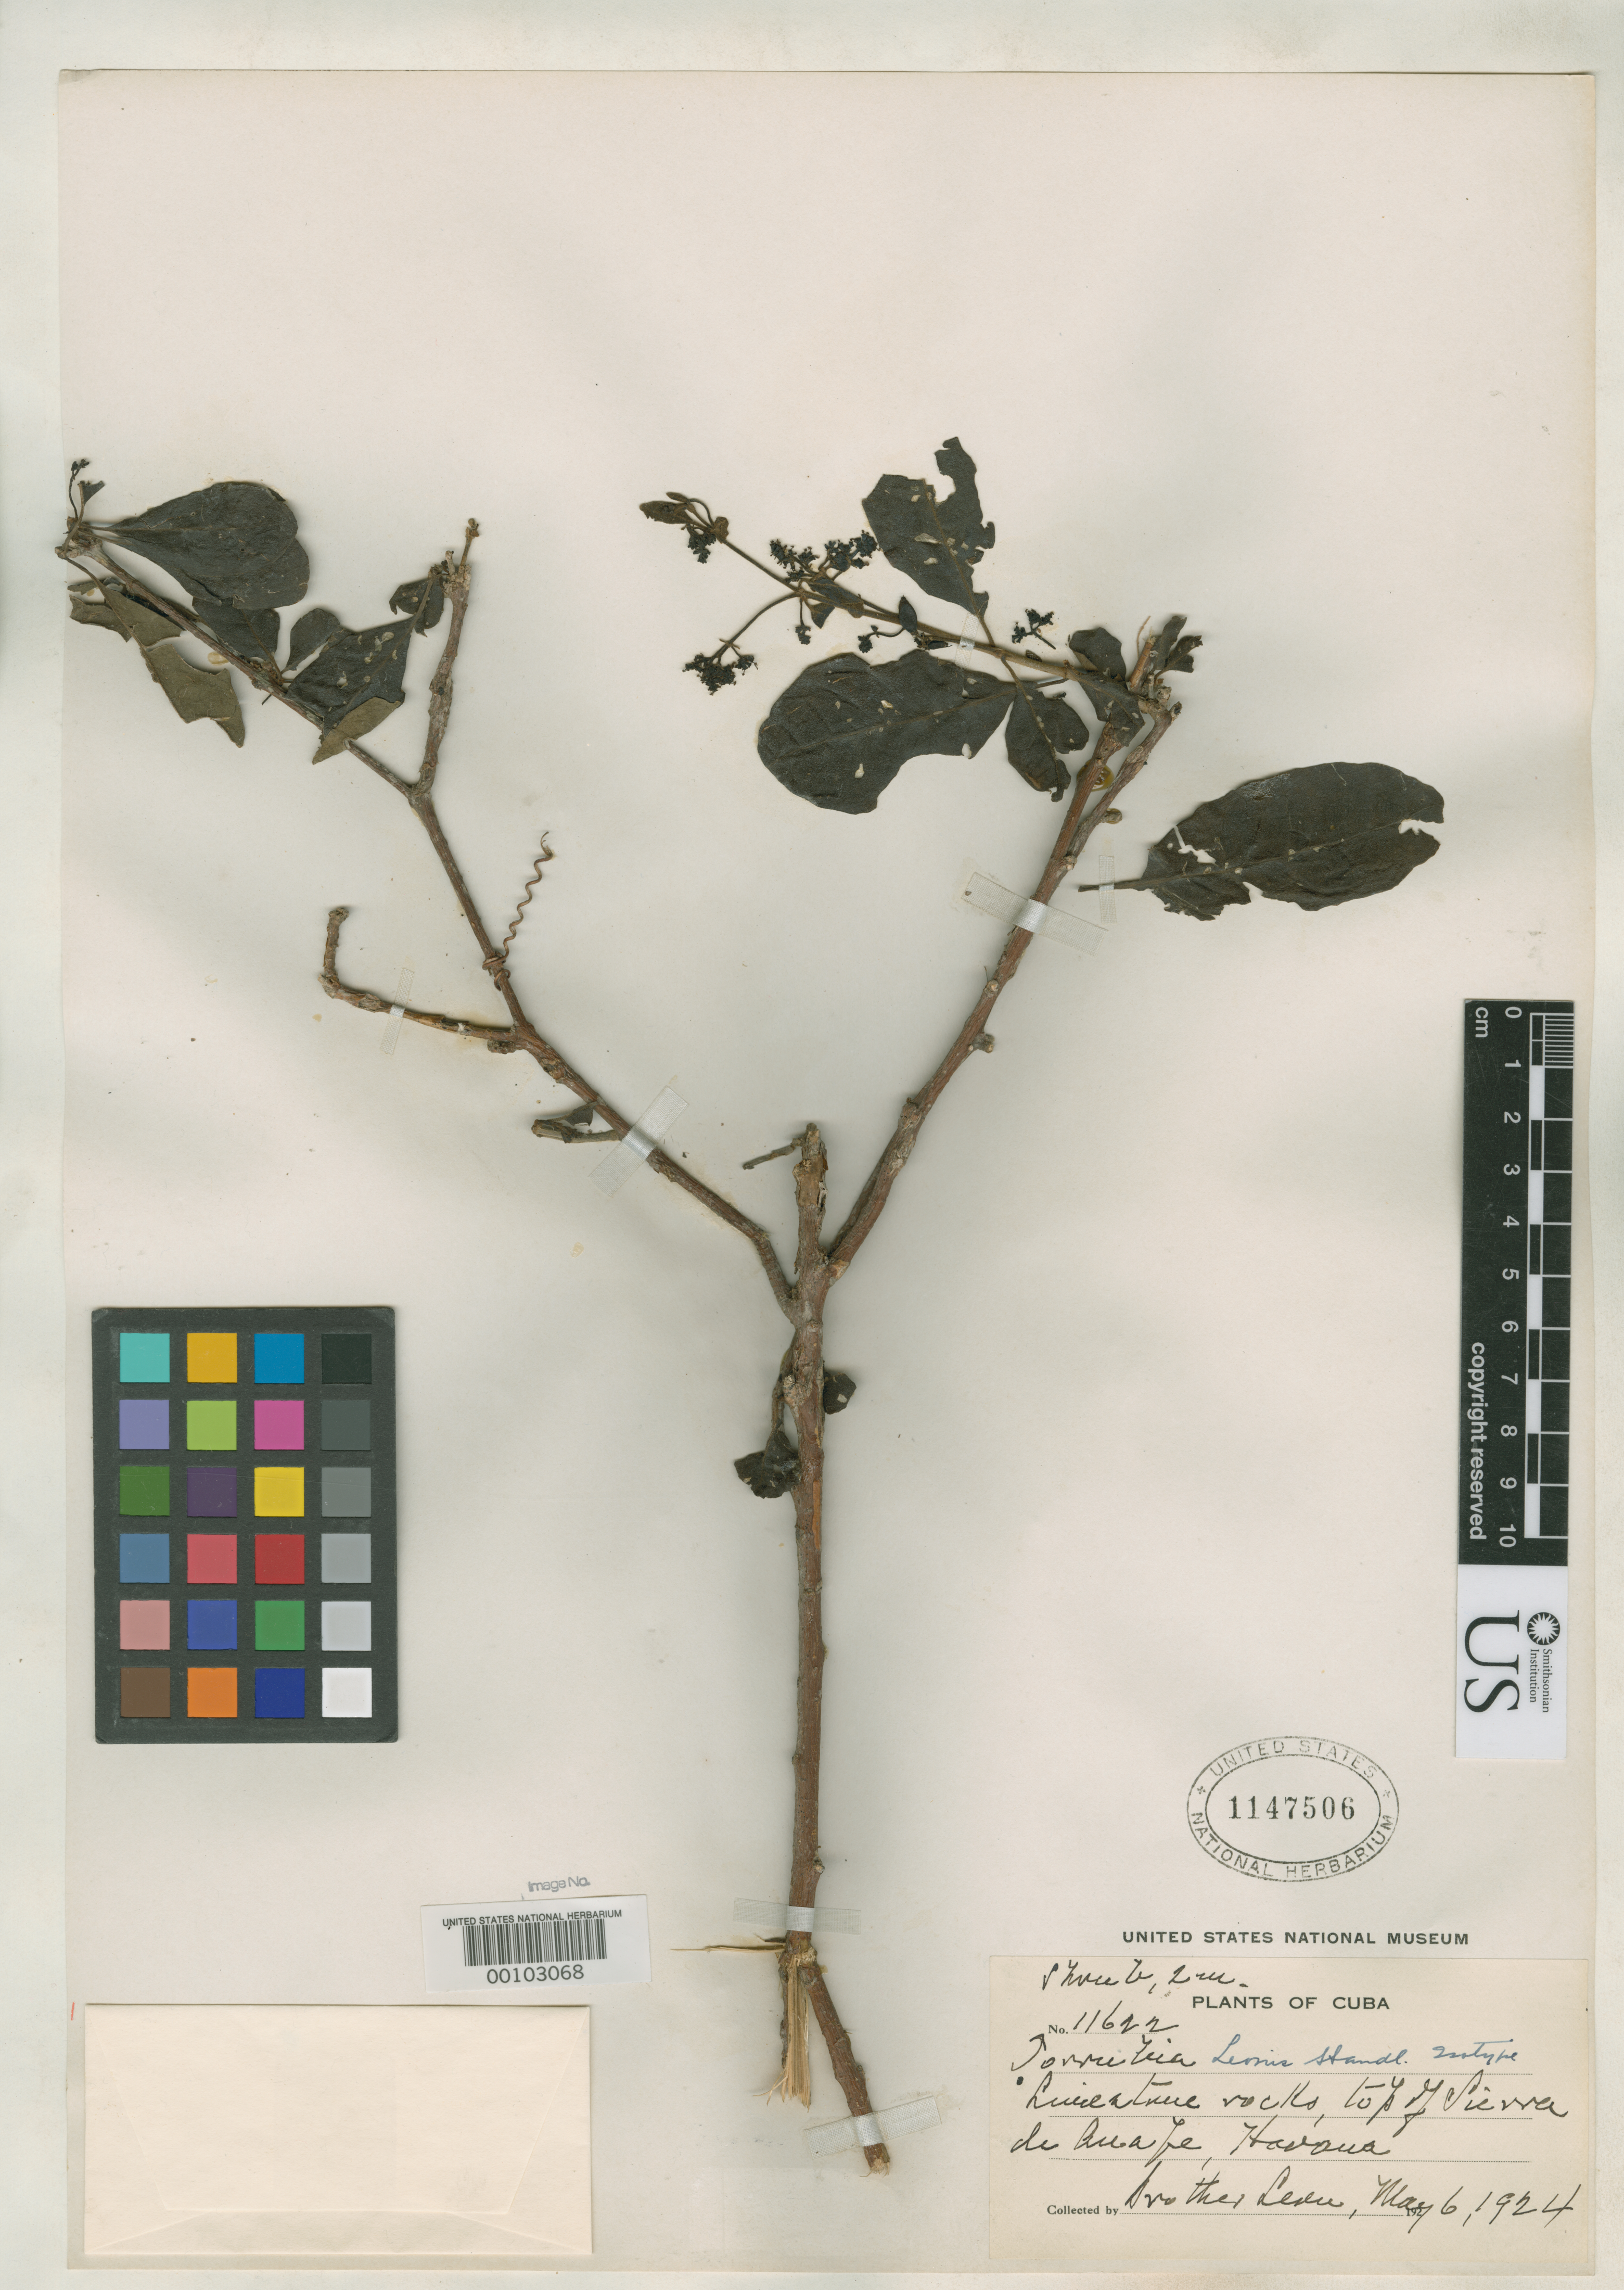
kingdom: Plantae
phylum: Tracheophyta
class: Magnoliopsida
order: Caryophyllales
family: Nyctaginaceae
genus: Torrubia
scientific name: Torrubia leonis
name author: Standl.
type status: Isotype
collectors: Bro. León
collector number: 11622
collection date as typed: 06 May 1924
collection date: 1924-05-06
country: Cuba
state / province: La Habana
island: Greater Antilles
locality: Top of Sierra de Anafe.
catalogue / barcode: US 1147506